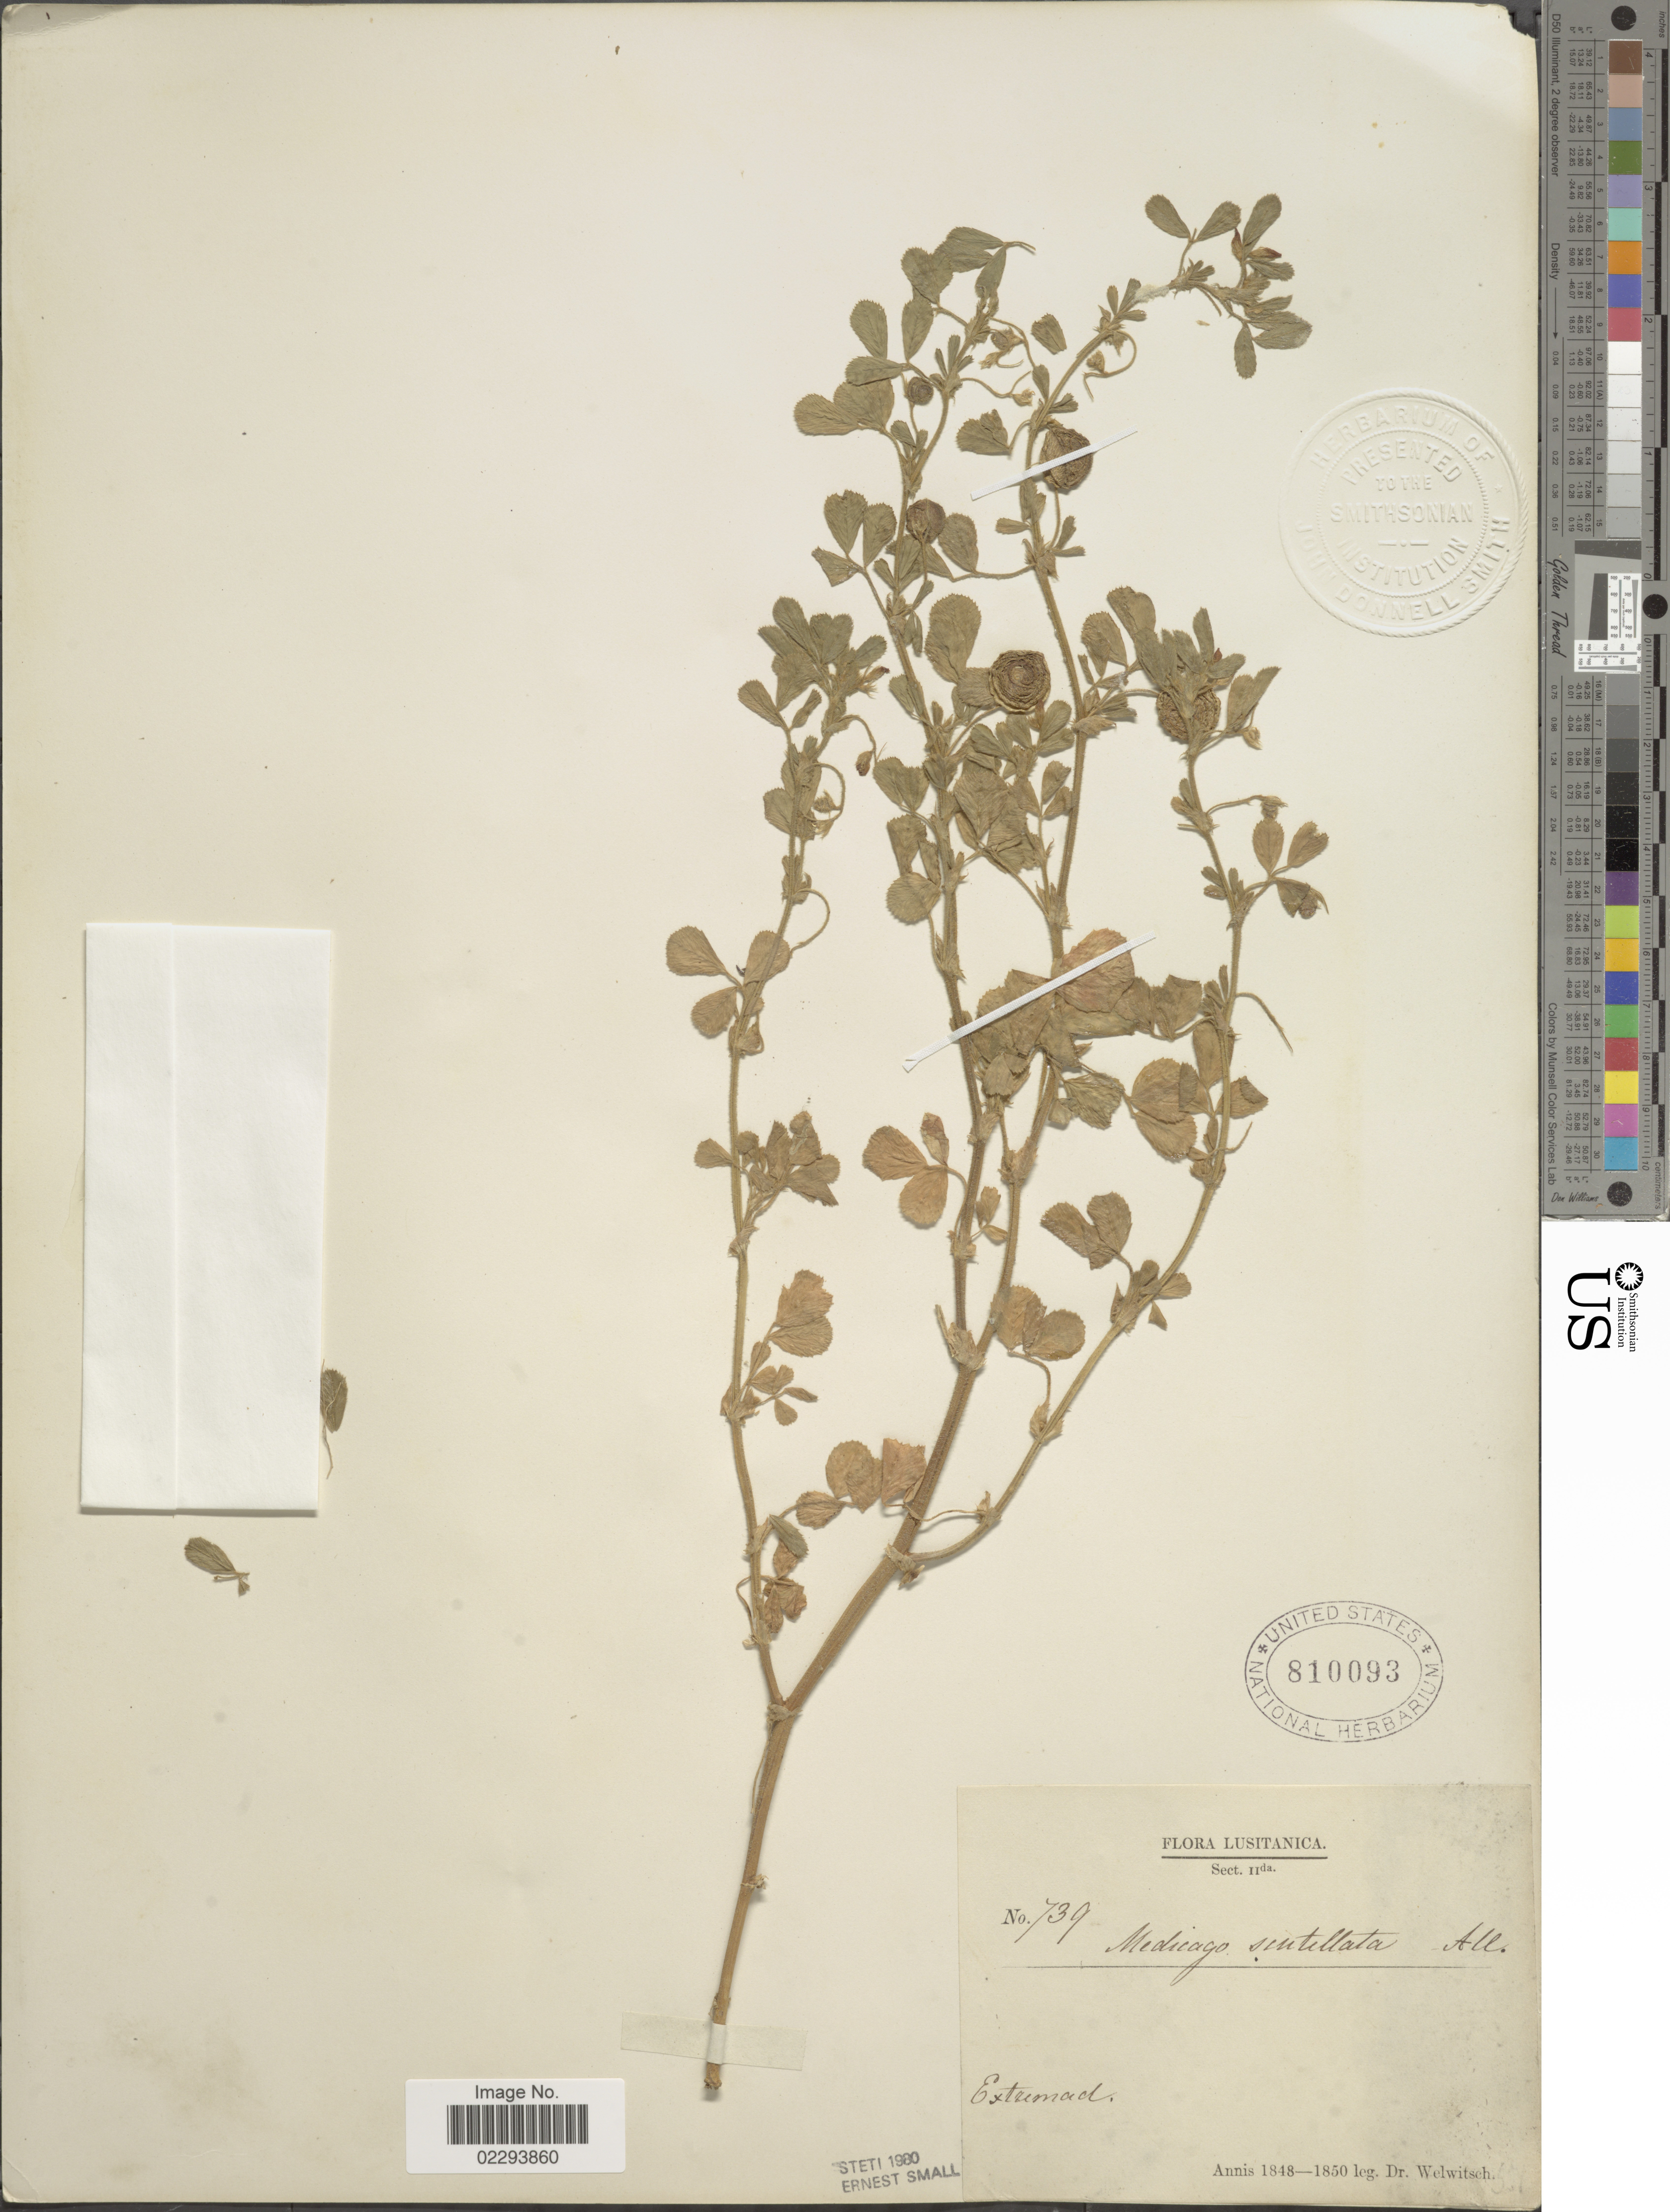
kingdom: Plantae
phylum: Tracheophyta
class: Magnoliopsida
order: Fabales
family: Fabaceae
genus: Medicago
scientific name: Medicago scutellata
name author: (L.) Mill.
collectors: -. Welwitsch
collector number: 739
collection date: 1848/1850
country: Portugal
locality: Lusitanica, Extremad.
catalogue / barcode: US 810093